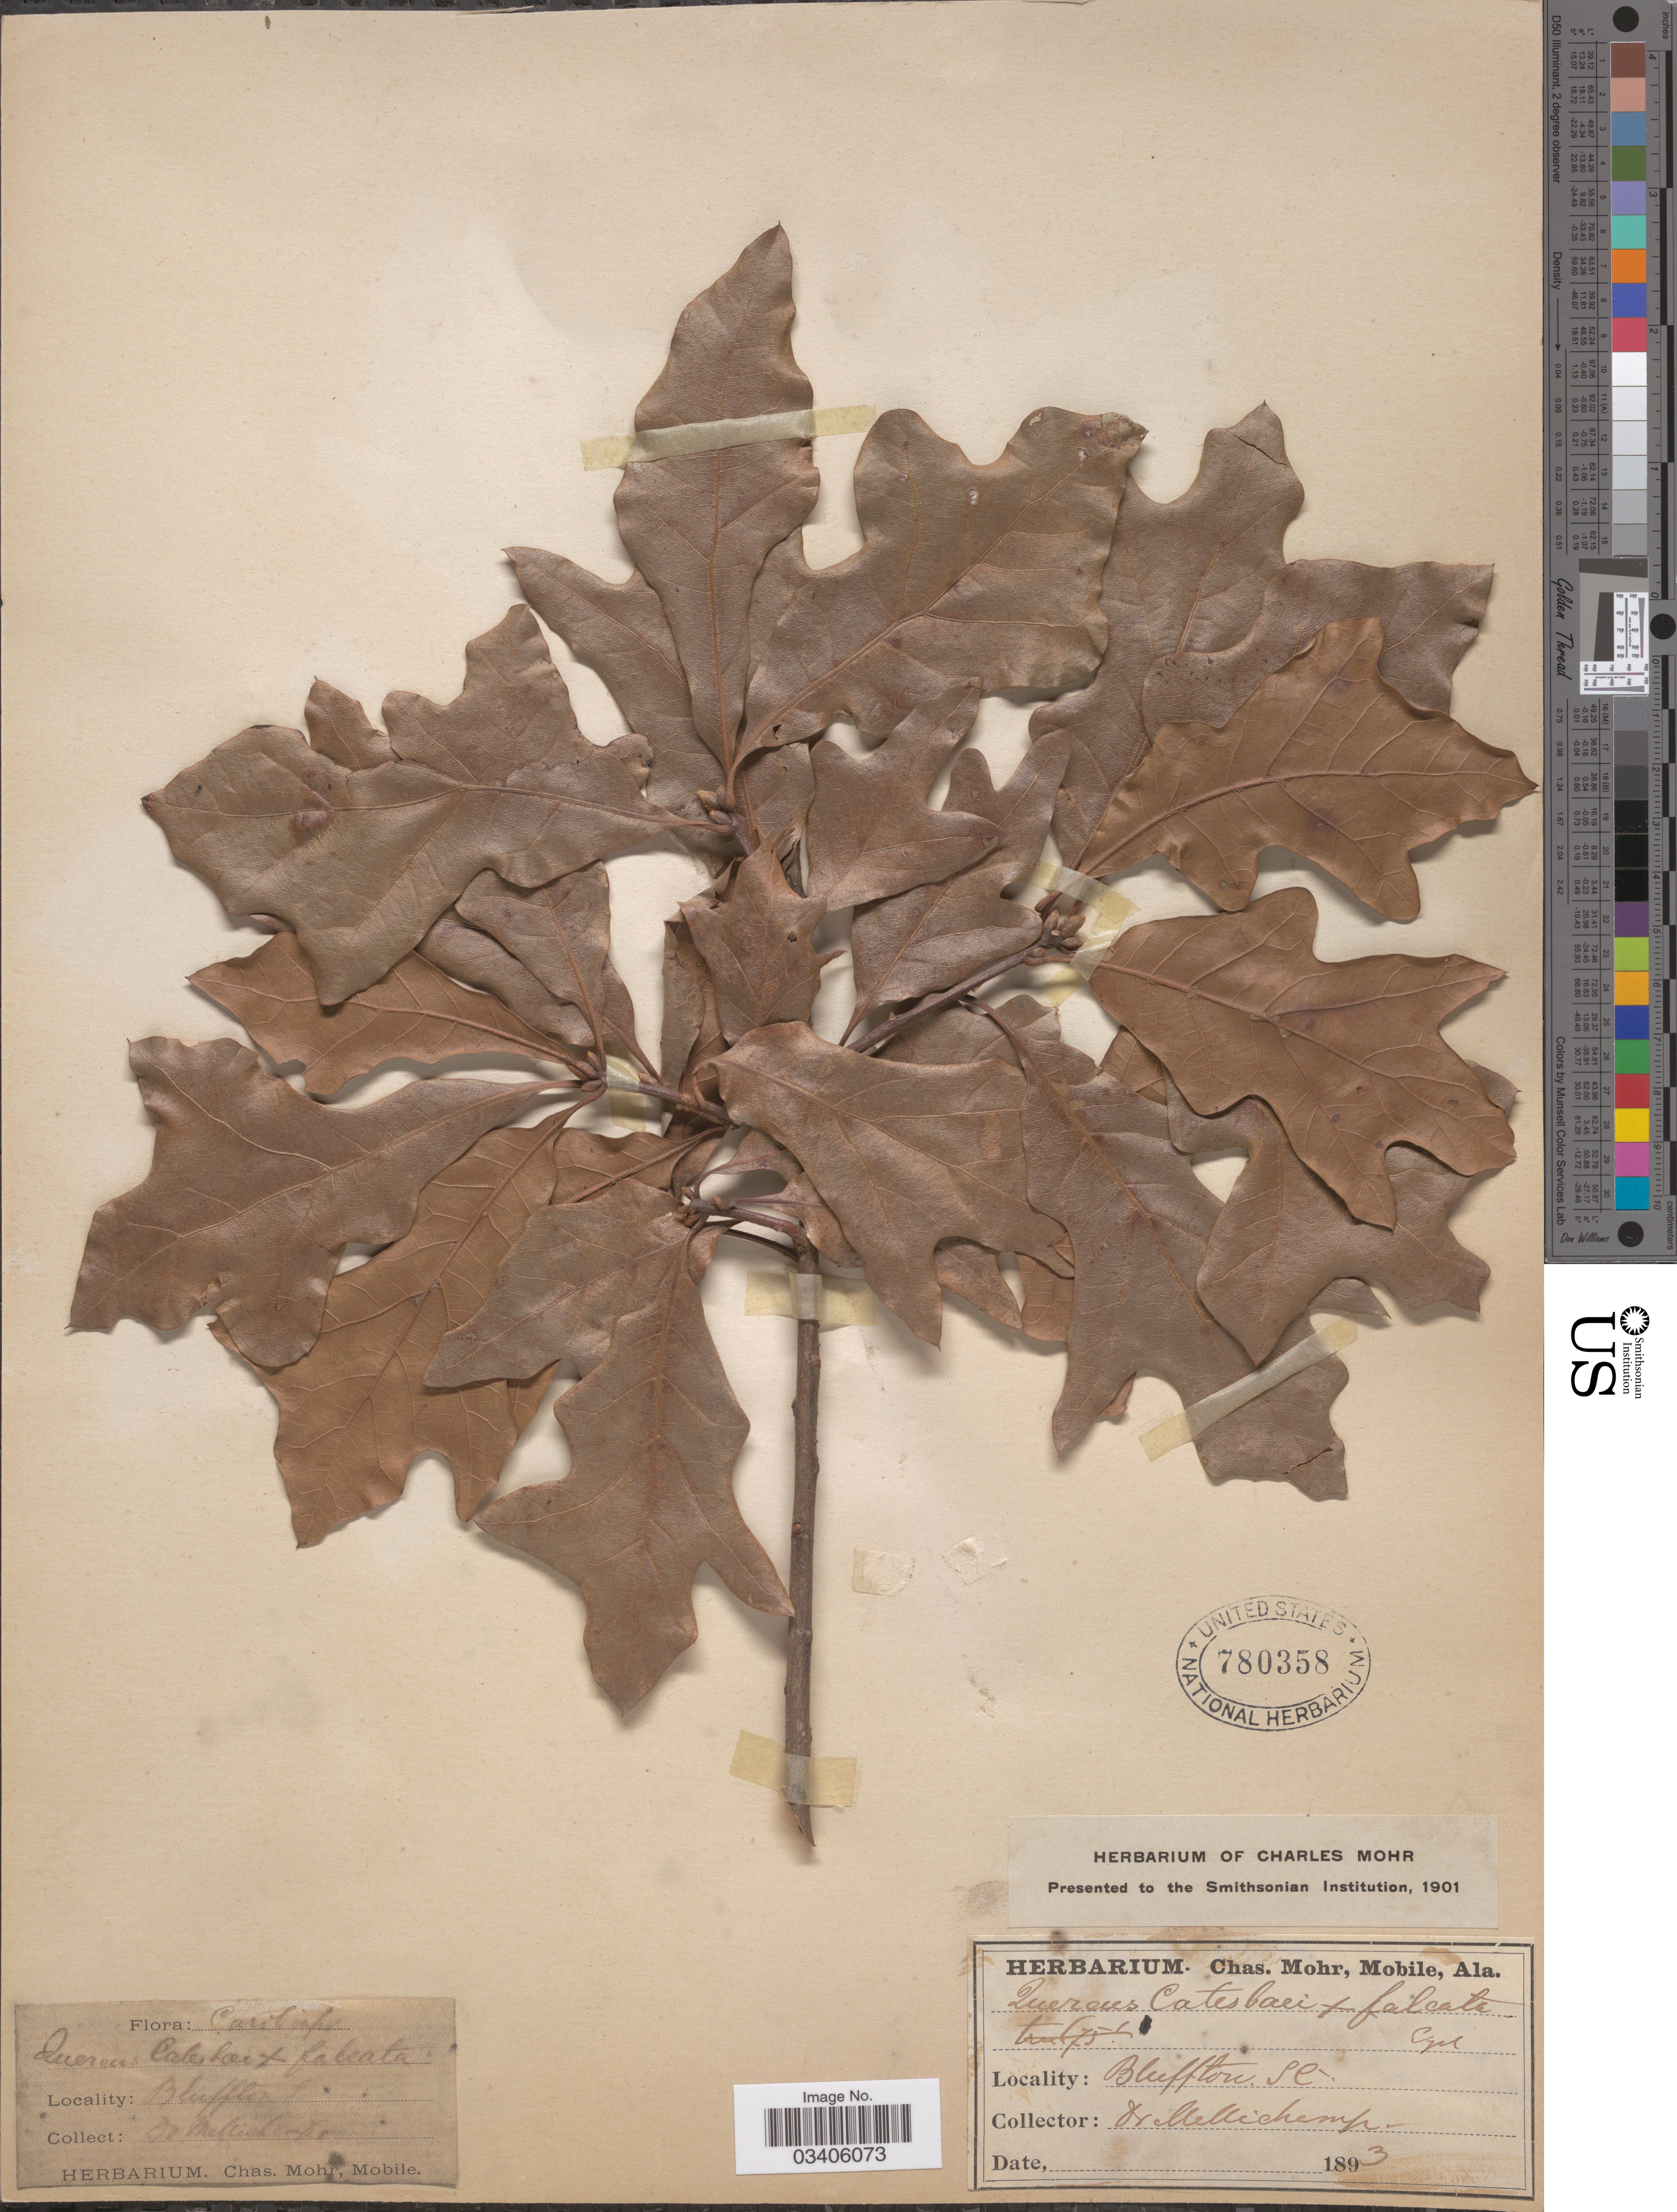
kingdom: Plantae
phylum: Tracheophyta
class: Magnoliopsida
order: Fagales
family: Fagaceae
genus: Quercus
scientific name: Quercus laevis x Q. falcata Michx.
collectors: -. Mellichamp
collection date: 1893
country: United States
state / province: South Carolina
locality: Bluffton. Carol. infer.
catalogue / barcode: US 780358